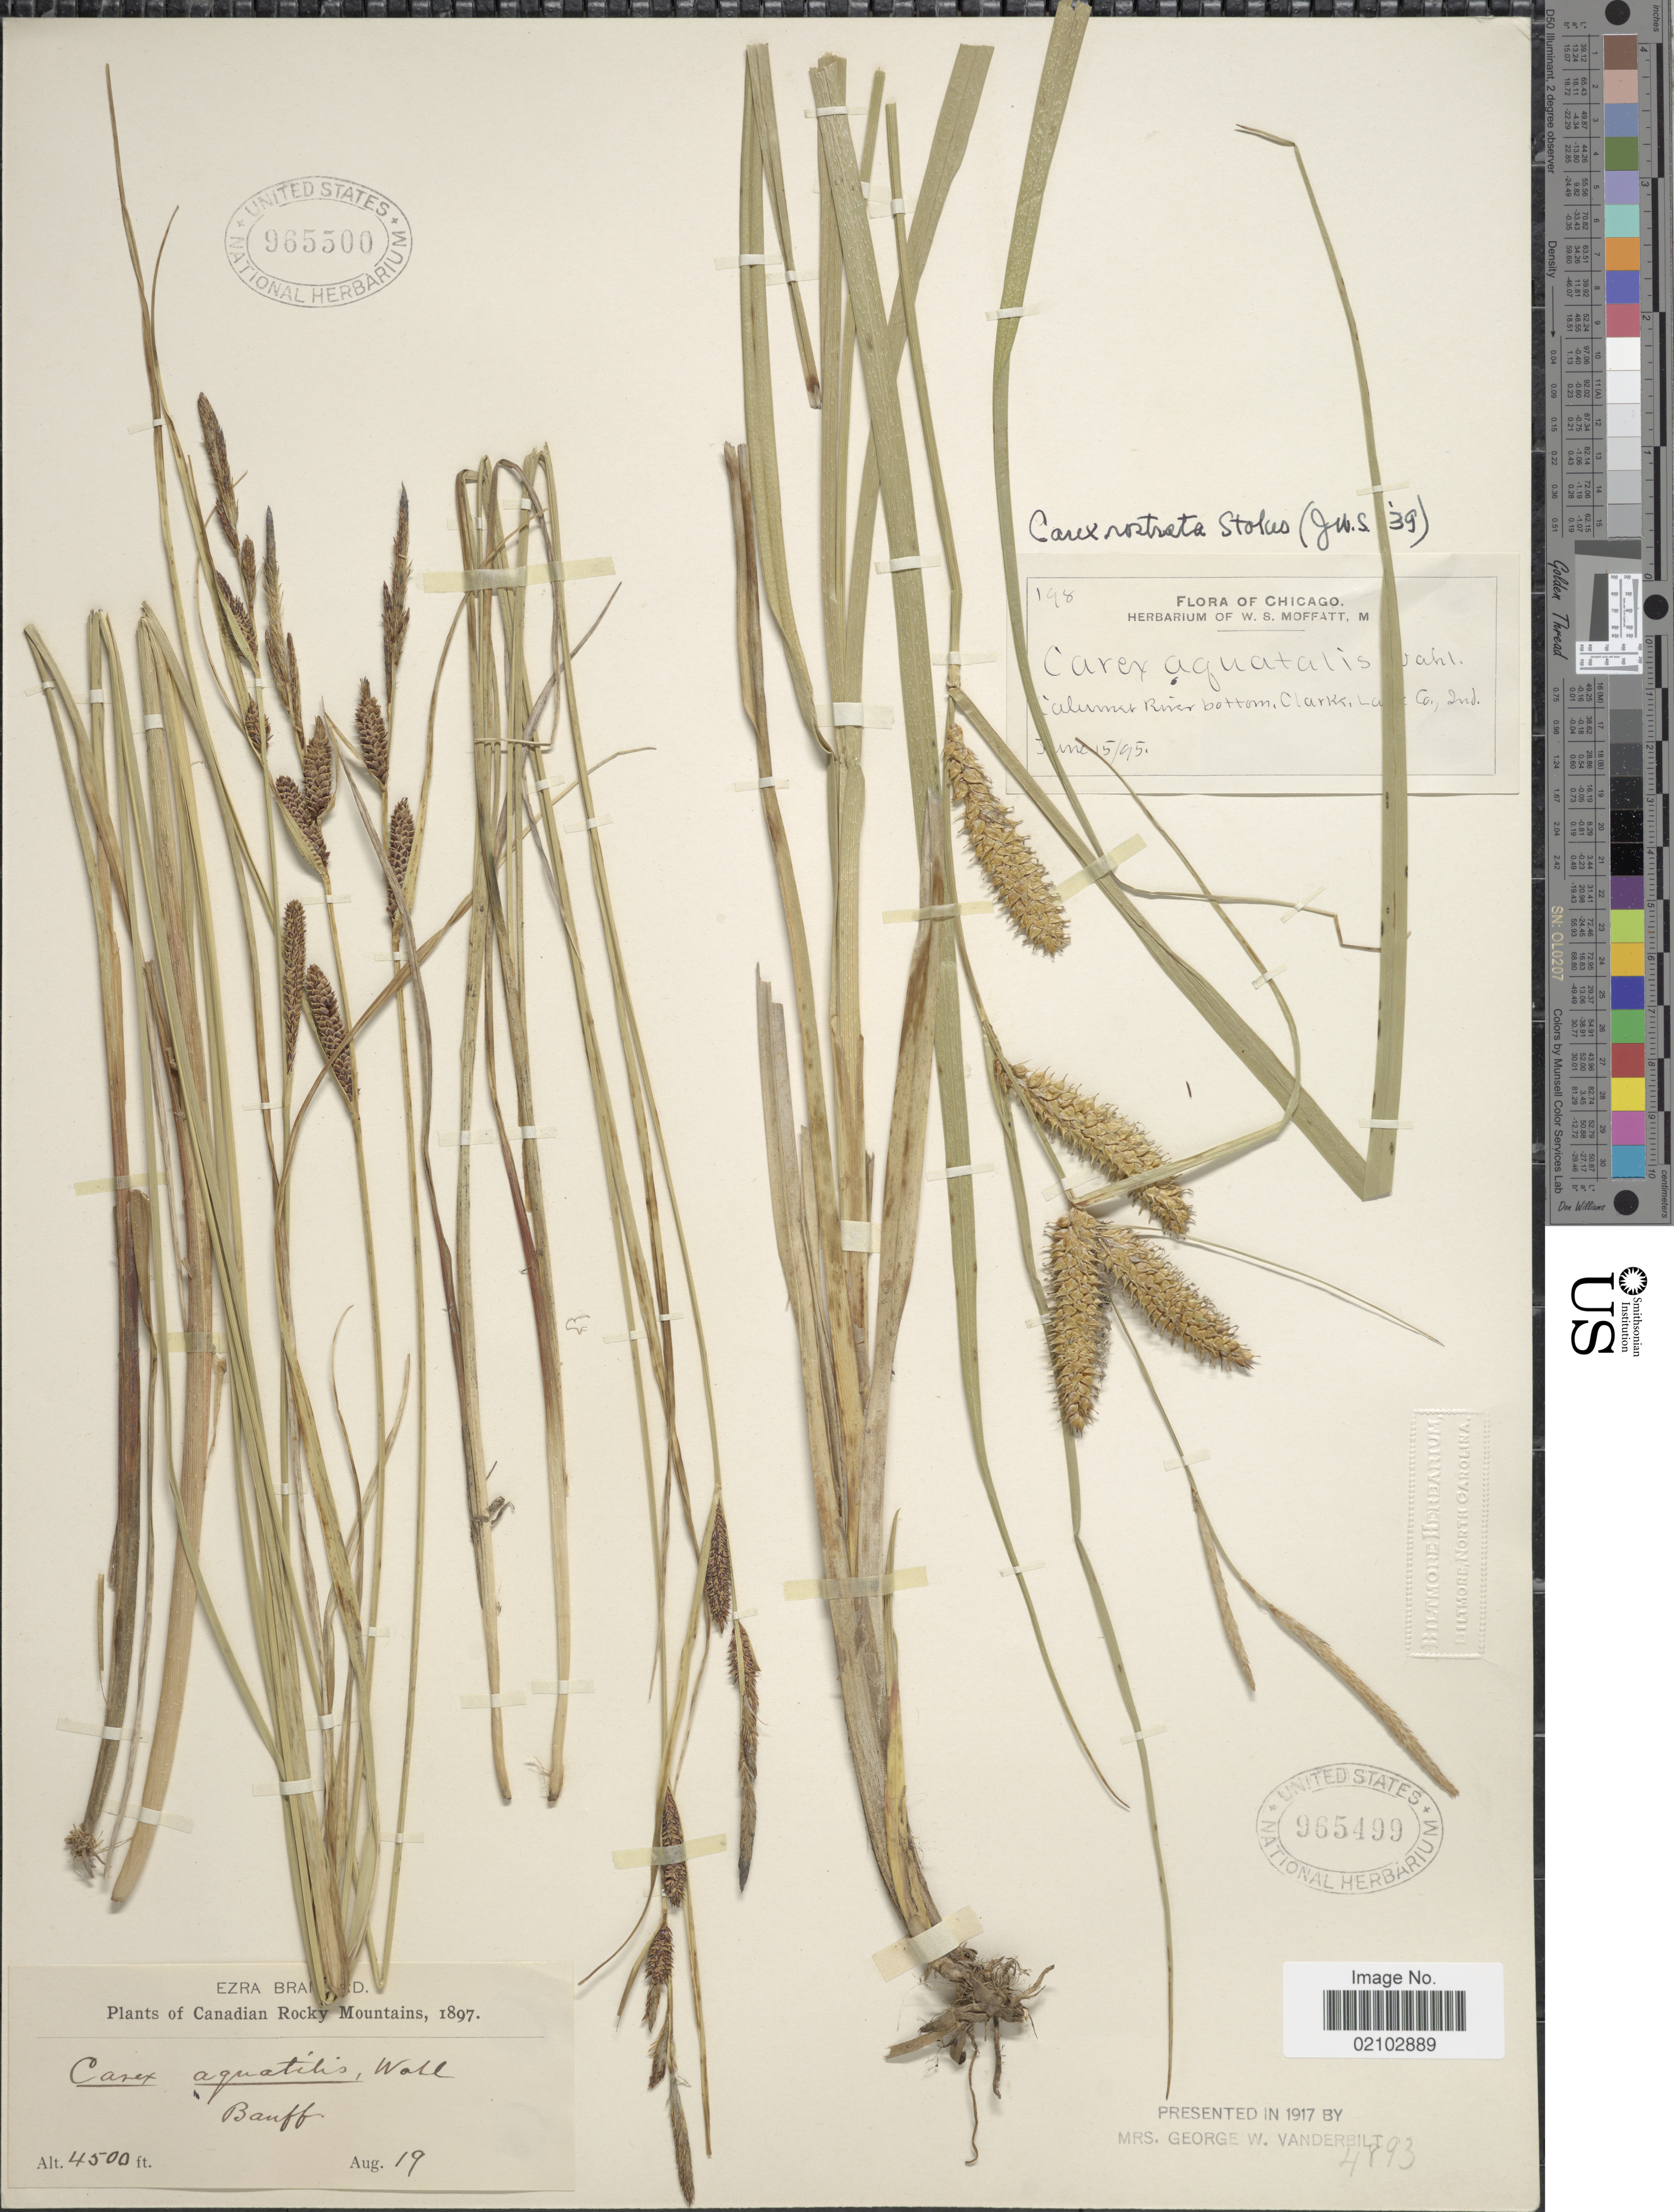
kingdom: Plantae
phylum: Tracheophyta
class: Liliopsida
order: Poales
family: Cyperaceae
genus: Carex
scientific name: Carex aquatilis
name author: Wahlenb.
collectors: E. Brainerd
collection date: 1897-08-19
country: Canada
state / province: Alberta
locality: Banff, Canadian Rocky Mountains.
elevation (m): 1372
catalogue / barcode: US 965500